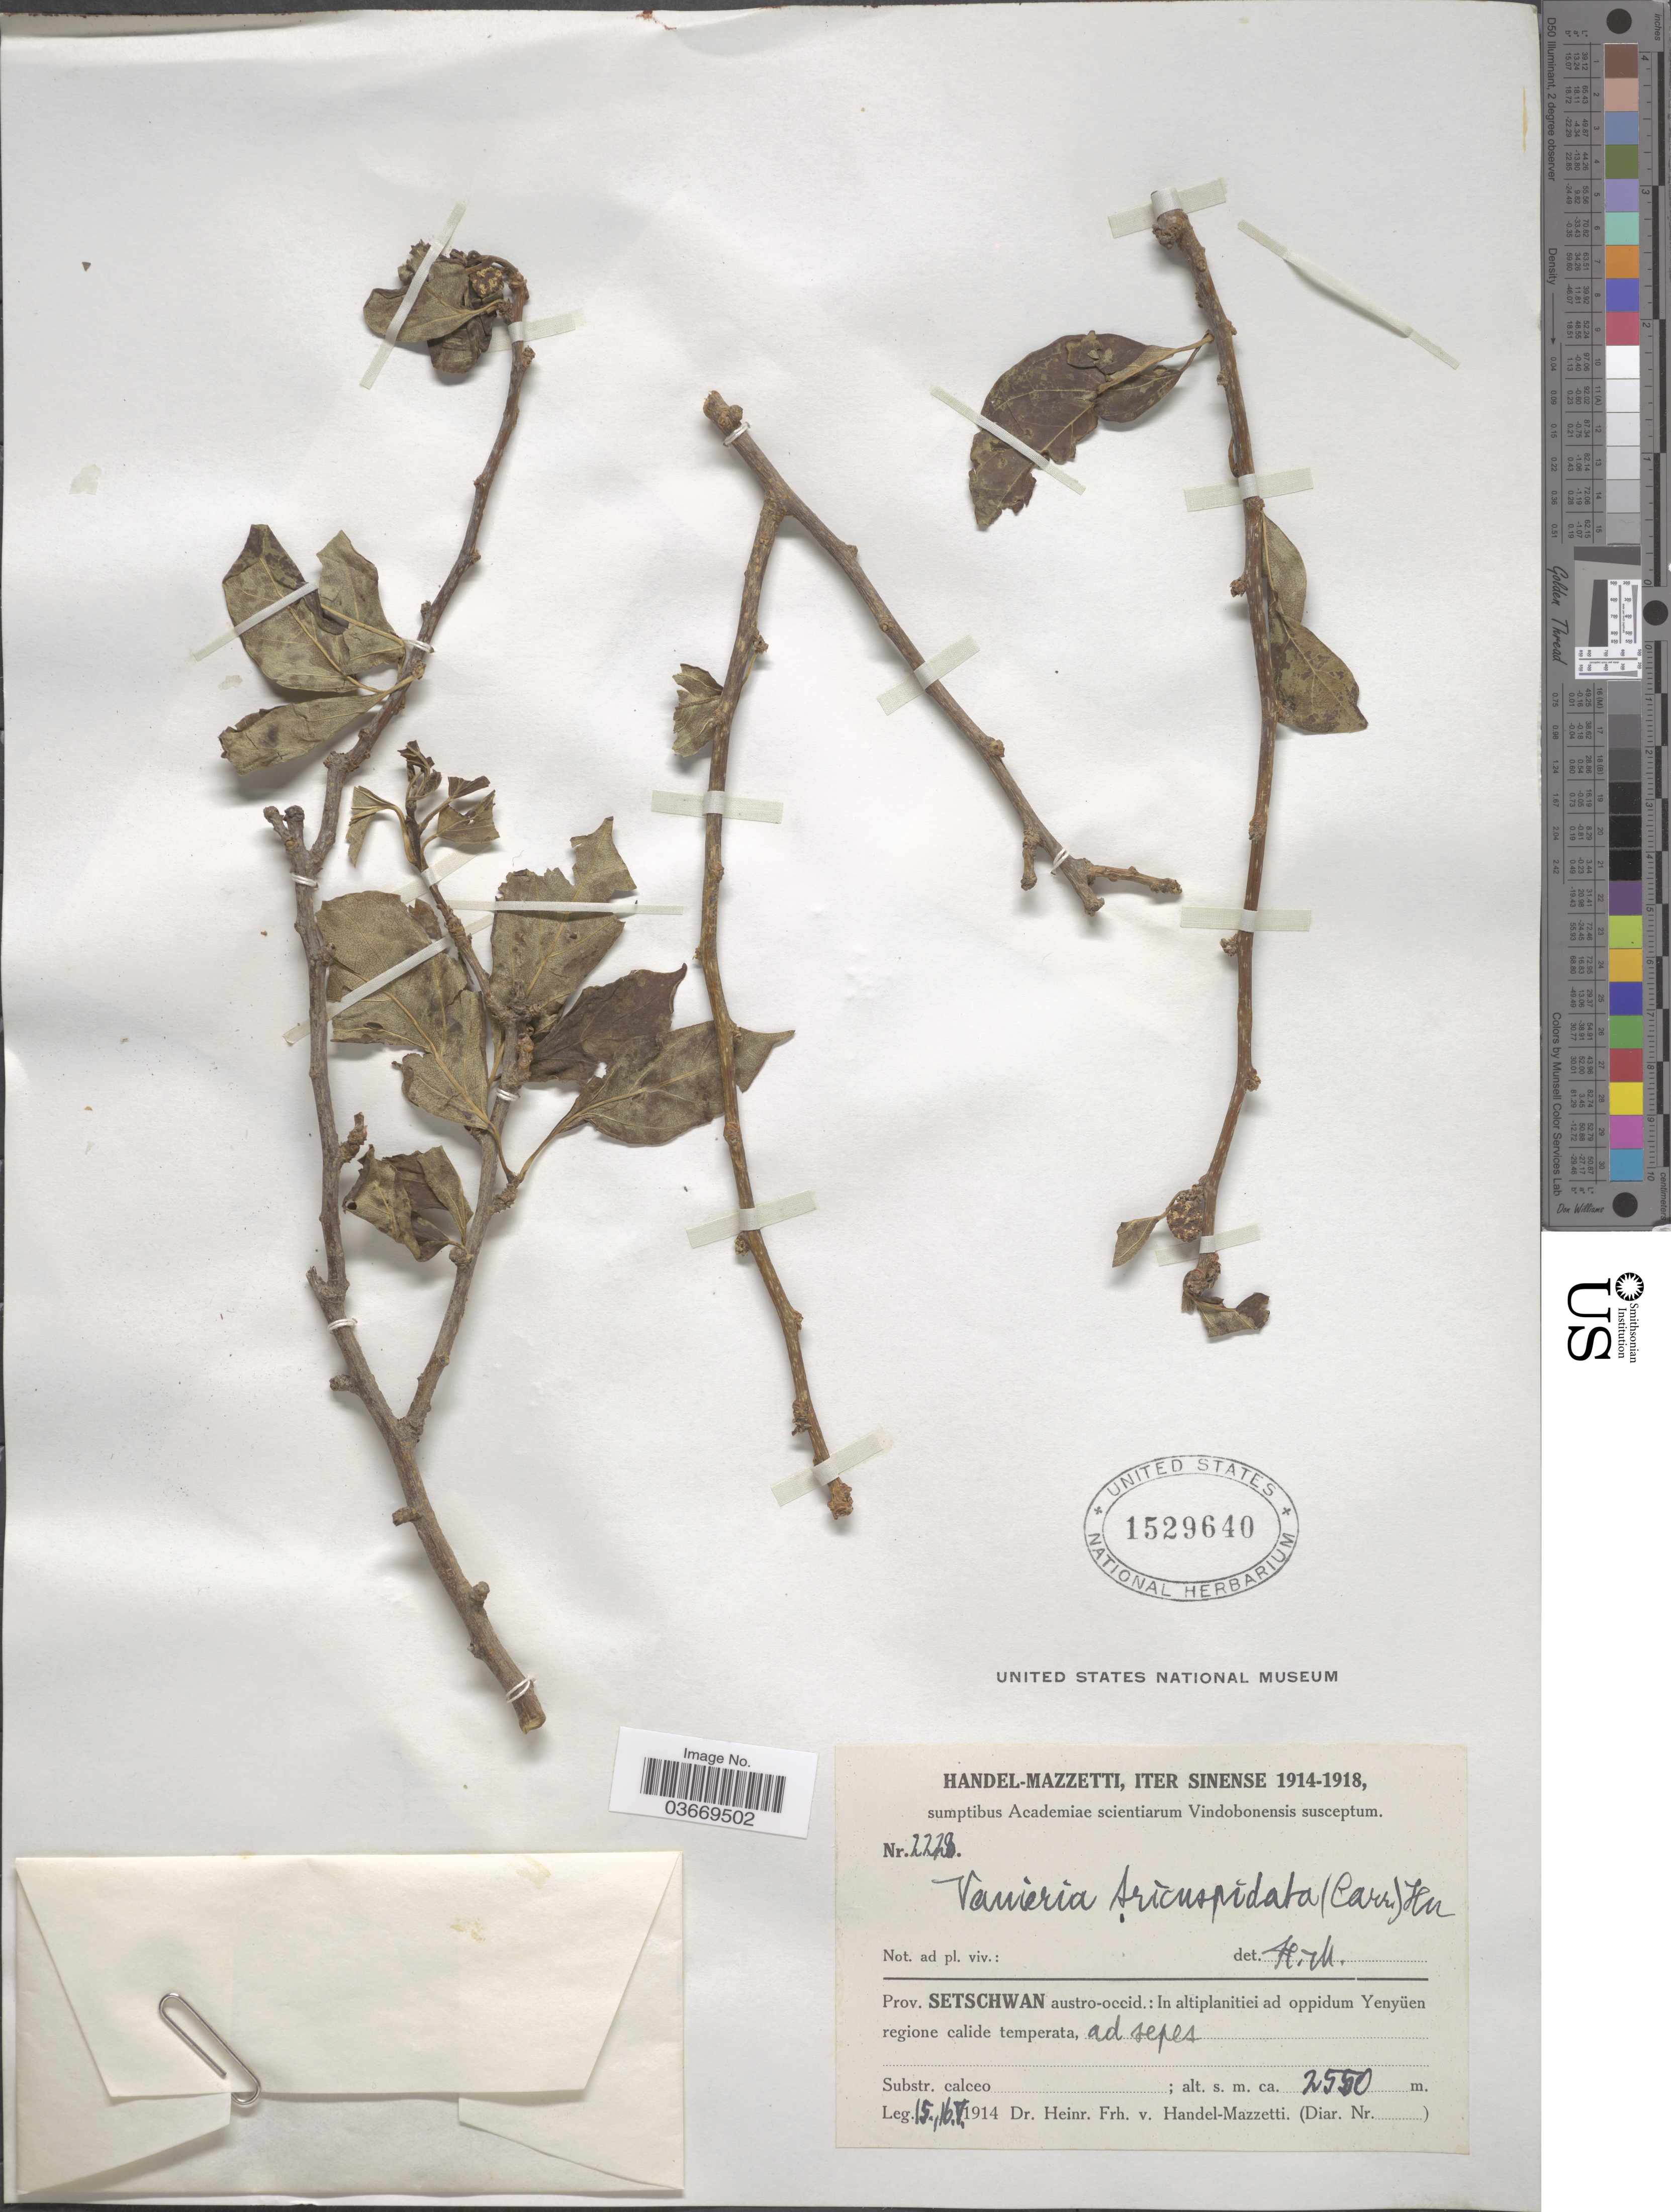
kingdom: Plantae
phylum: Tracheophyta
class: Magnoliopsida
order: Rosales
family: Moraceae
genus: Maclura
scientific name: Maclura tricuspidata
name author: Carrière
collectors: H. Handel-Mazzetti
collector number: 2228*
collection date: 1914-05-15/1914-05-16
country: China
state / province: Sichuan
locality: Prov. Setschwan austro-occid.: In altiplanitei ad oppidum Yenyüen regione calide temperata.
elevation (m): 2550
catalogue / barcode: US 1529640